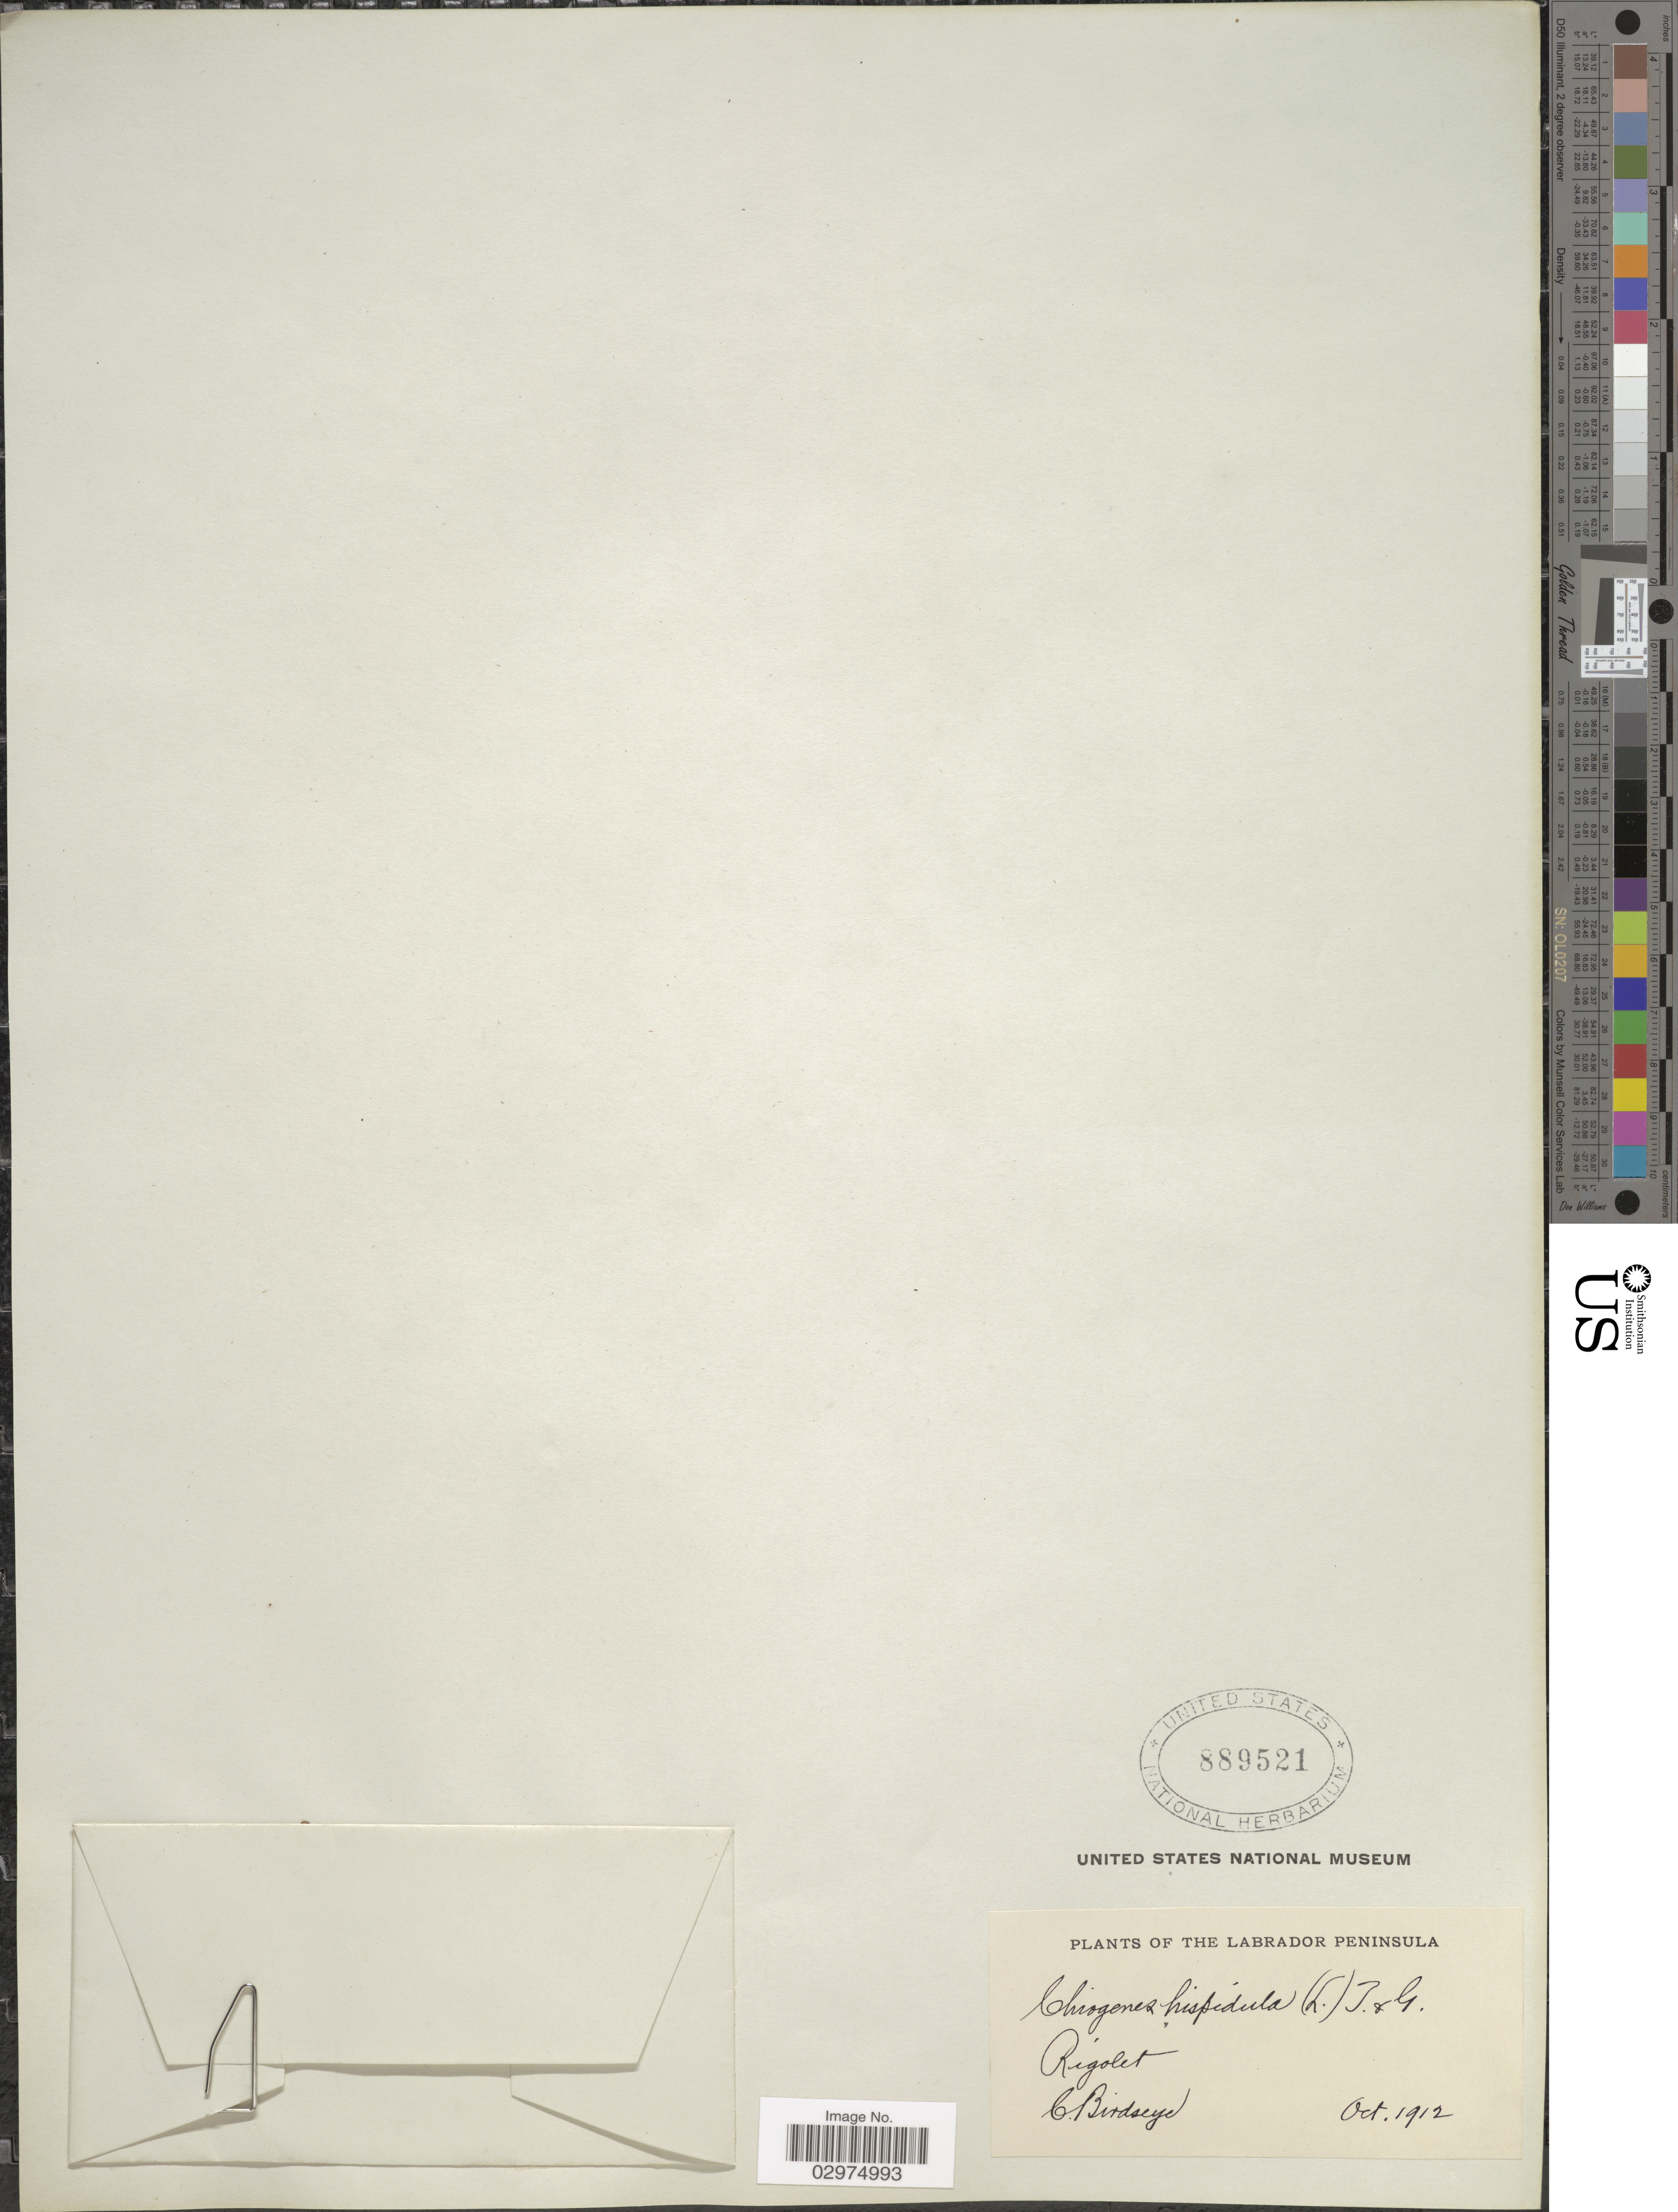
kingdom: Plantae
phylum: Tracheophyta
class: Magnoliopsida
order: Ericales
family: Ericaceae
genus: Gaultheria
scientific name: Gaultheria hispidula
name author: (L.) Muhl. ex Bigelow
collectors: C. Birdseye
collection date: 1912-10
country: Canada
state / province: Newfoundland and Labrador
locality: Labrador Peninsula. Rigolet.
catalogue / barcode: US 889521